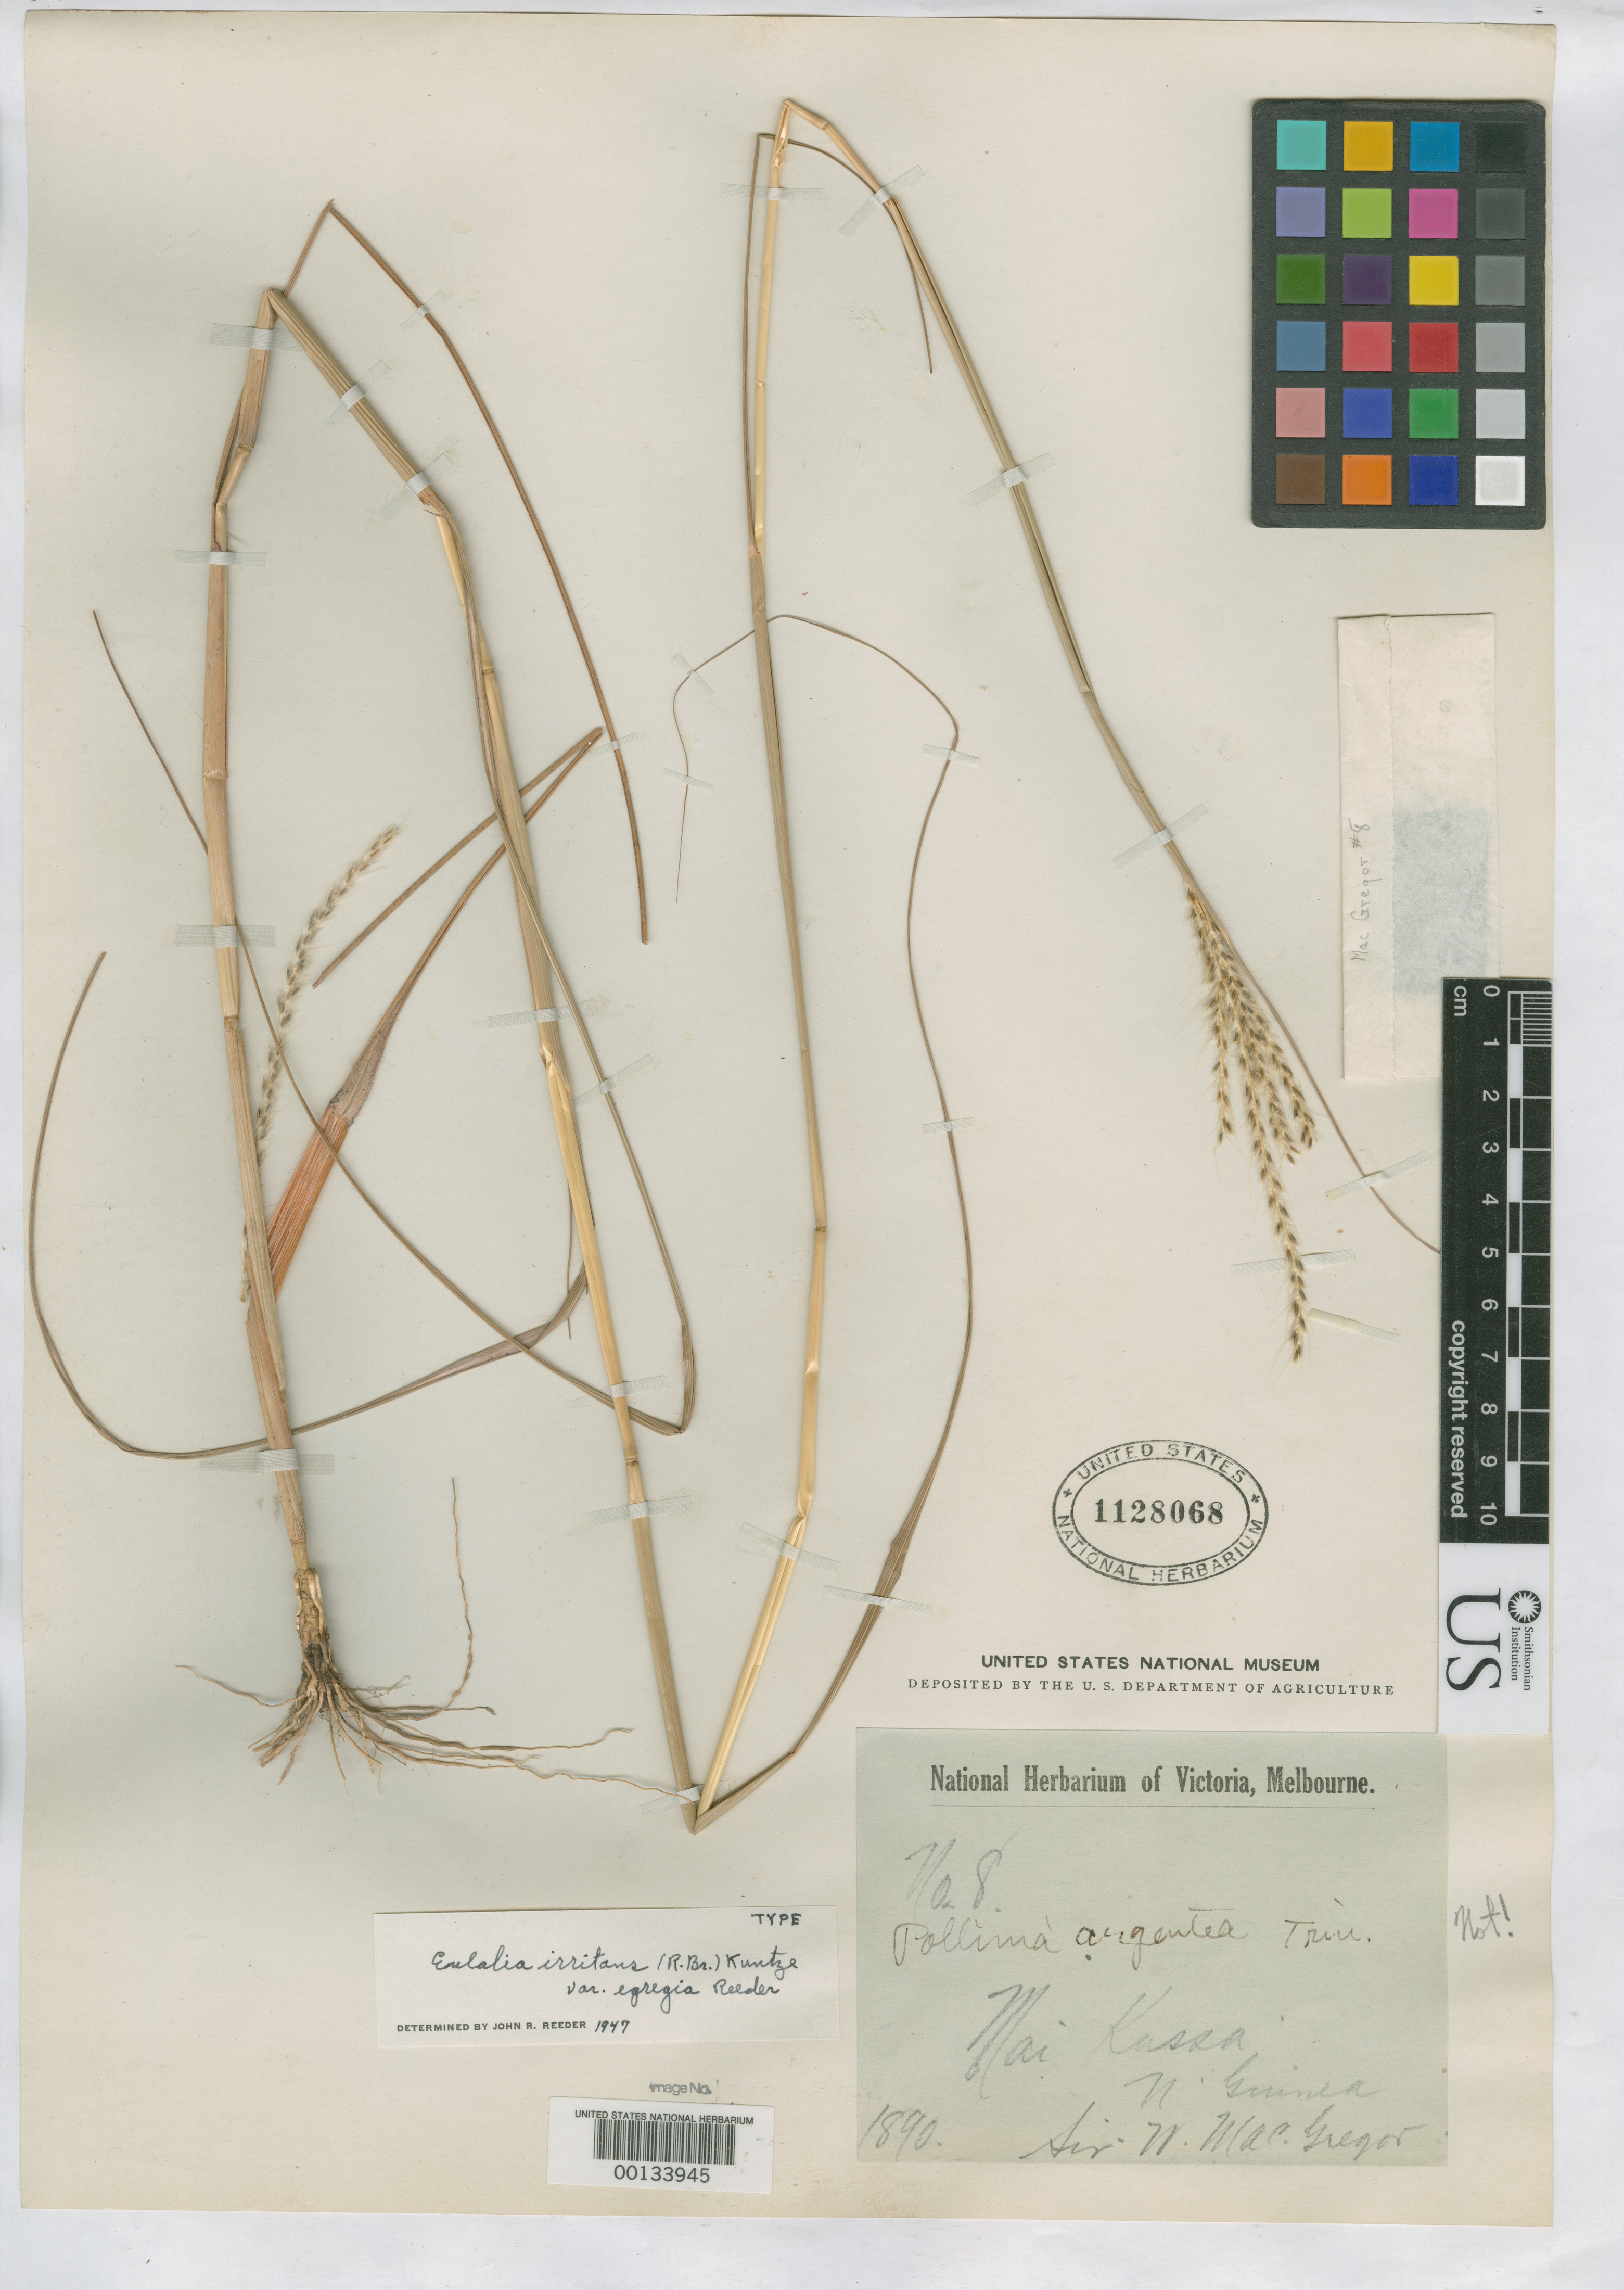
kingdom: Plantae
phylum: Tracheophyta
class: Liliopsida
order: Poales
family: Poaceae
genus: Eulalia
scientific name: Eulalia irritans var. egregia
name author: Reeder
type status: Holotype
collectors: E. A. McGregor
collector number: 8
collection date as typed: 1890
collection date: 1890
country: Papua New Guinea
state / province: Western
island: New Guinea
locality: Mai Kussa River.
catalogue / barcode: US 1128068